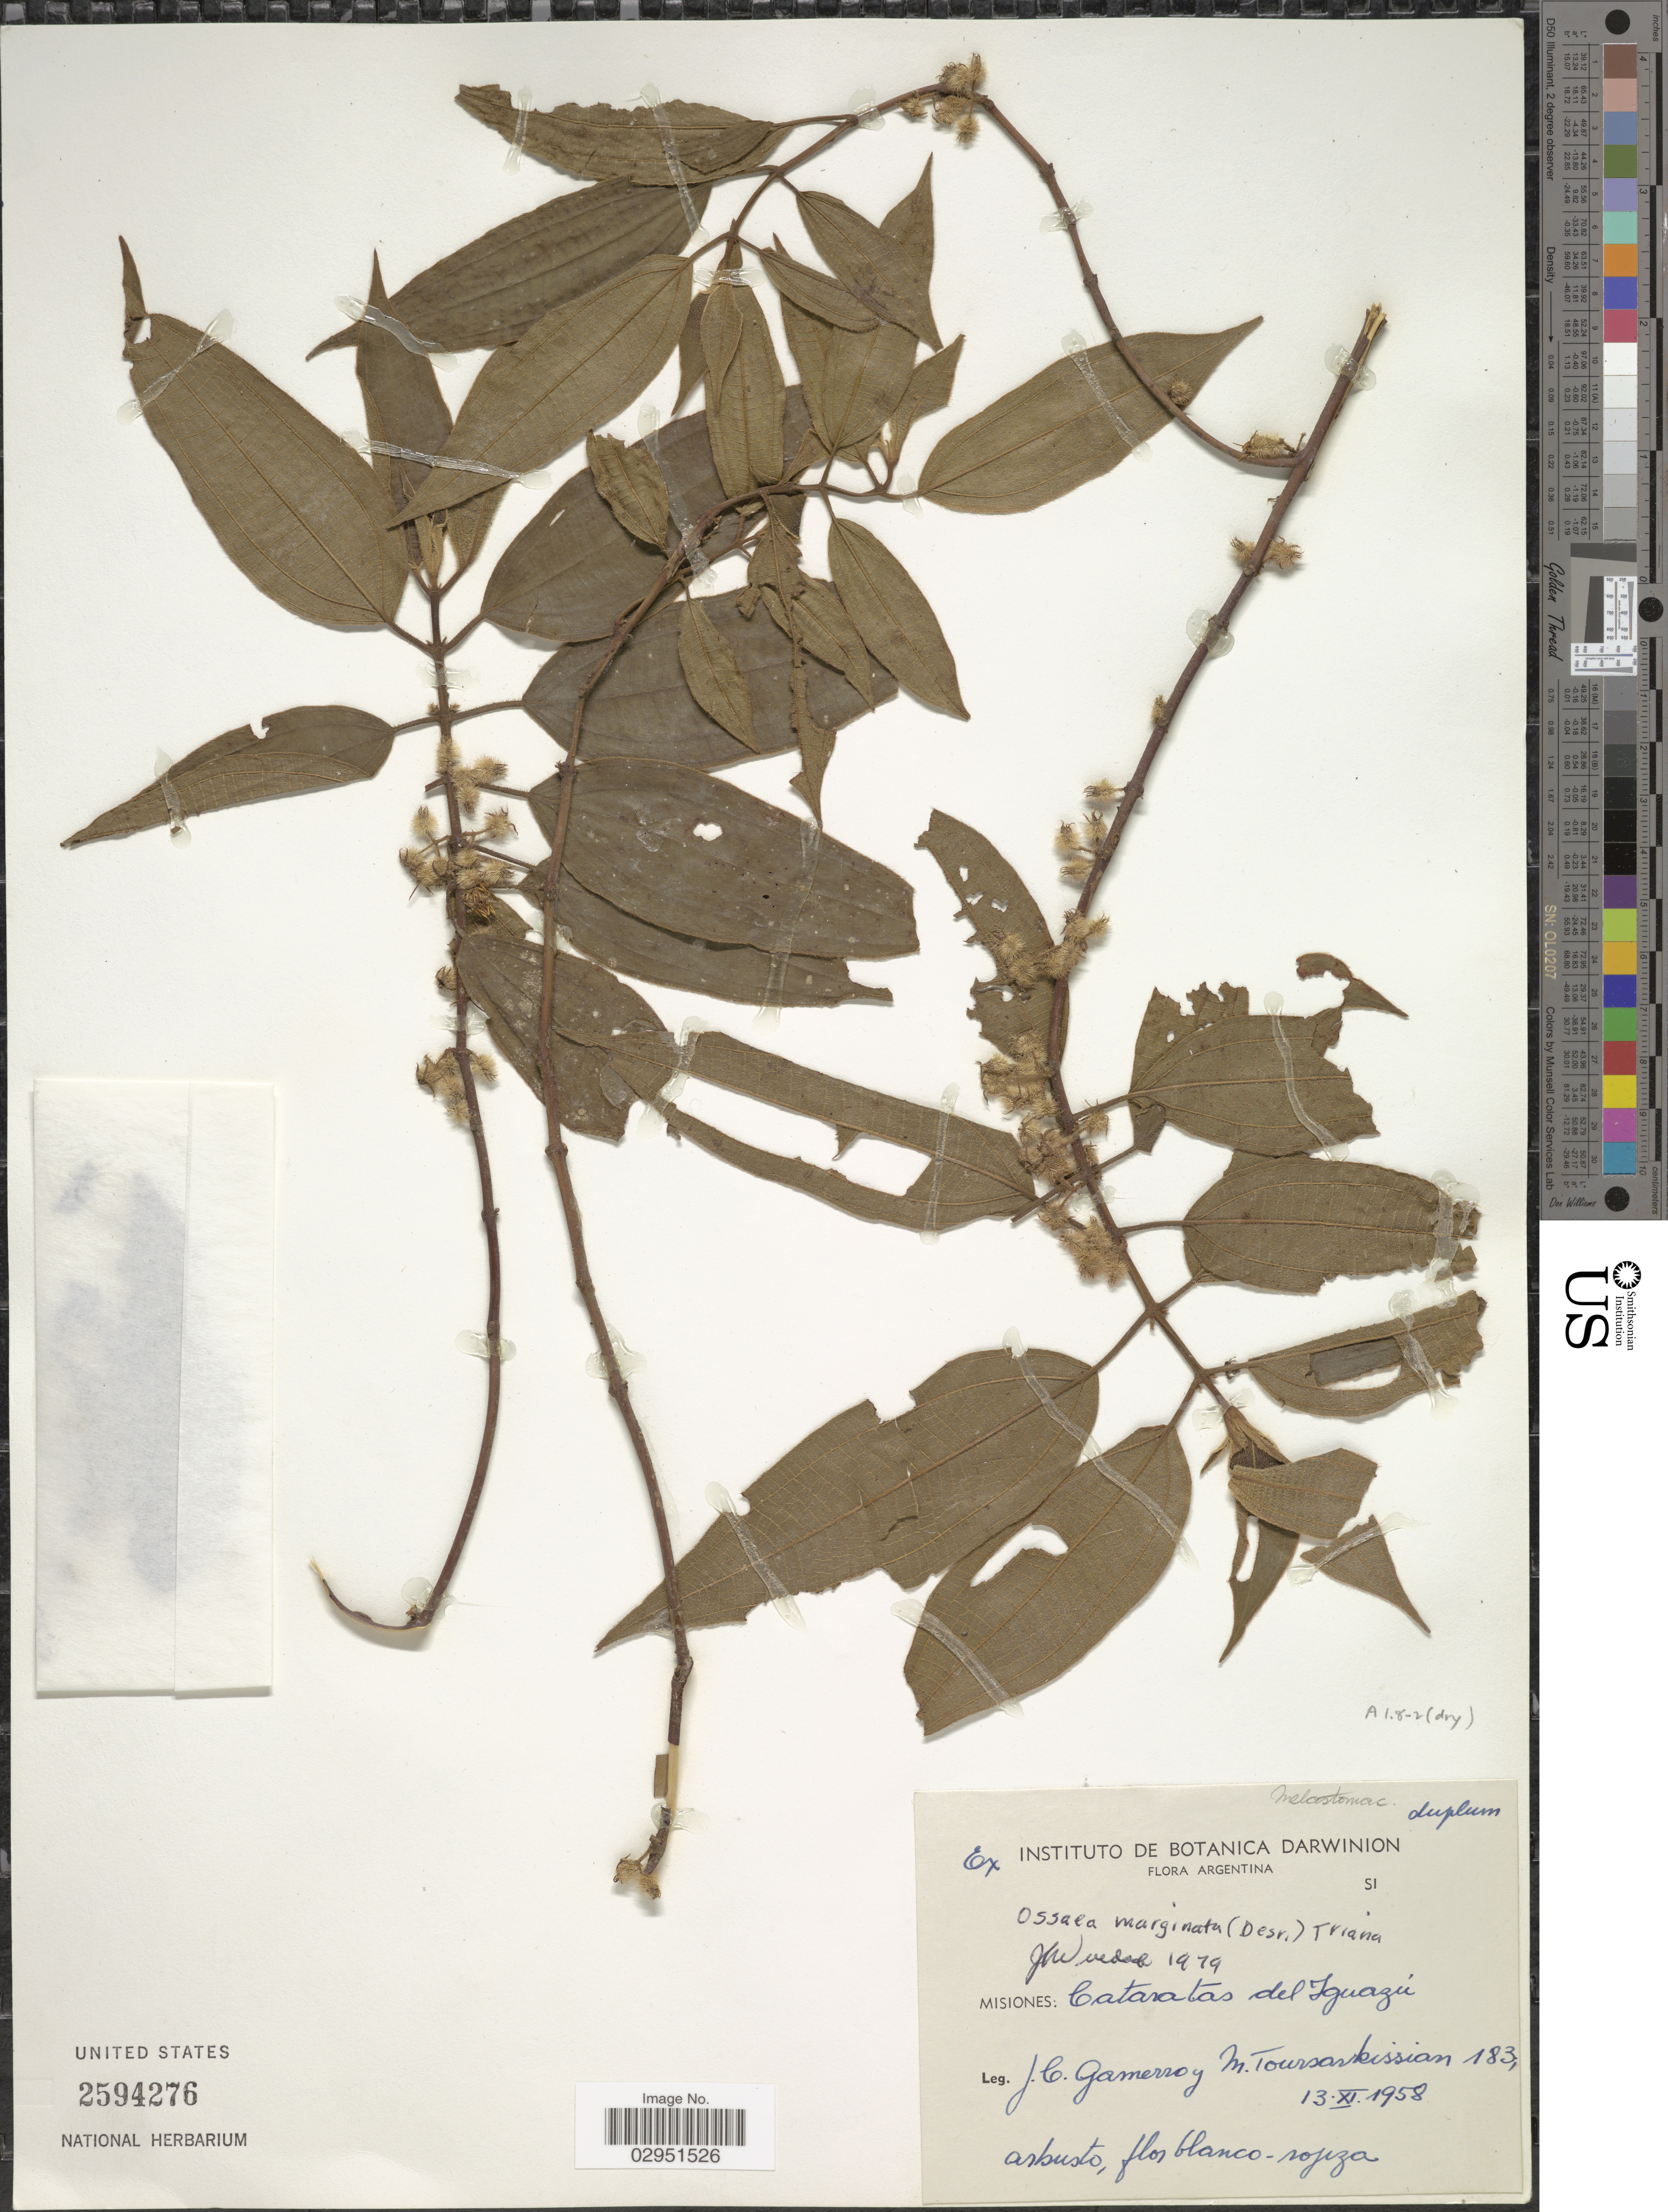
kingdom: Plantae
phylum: Tracheophyta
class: Magnoliopsida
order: Myrtales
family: Melastomataceae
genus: Ossaea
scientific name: Ossaea marginata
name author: Triana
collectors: J. Gamerro & M. Toursarkissian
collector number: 183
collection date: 1958-11-13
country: Argentina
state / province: Misiones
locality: Cataratas del Iguazú.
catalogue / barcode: US 2594276